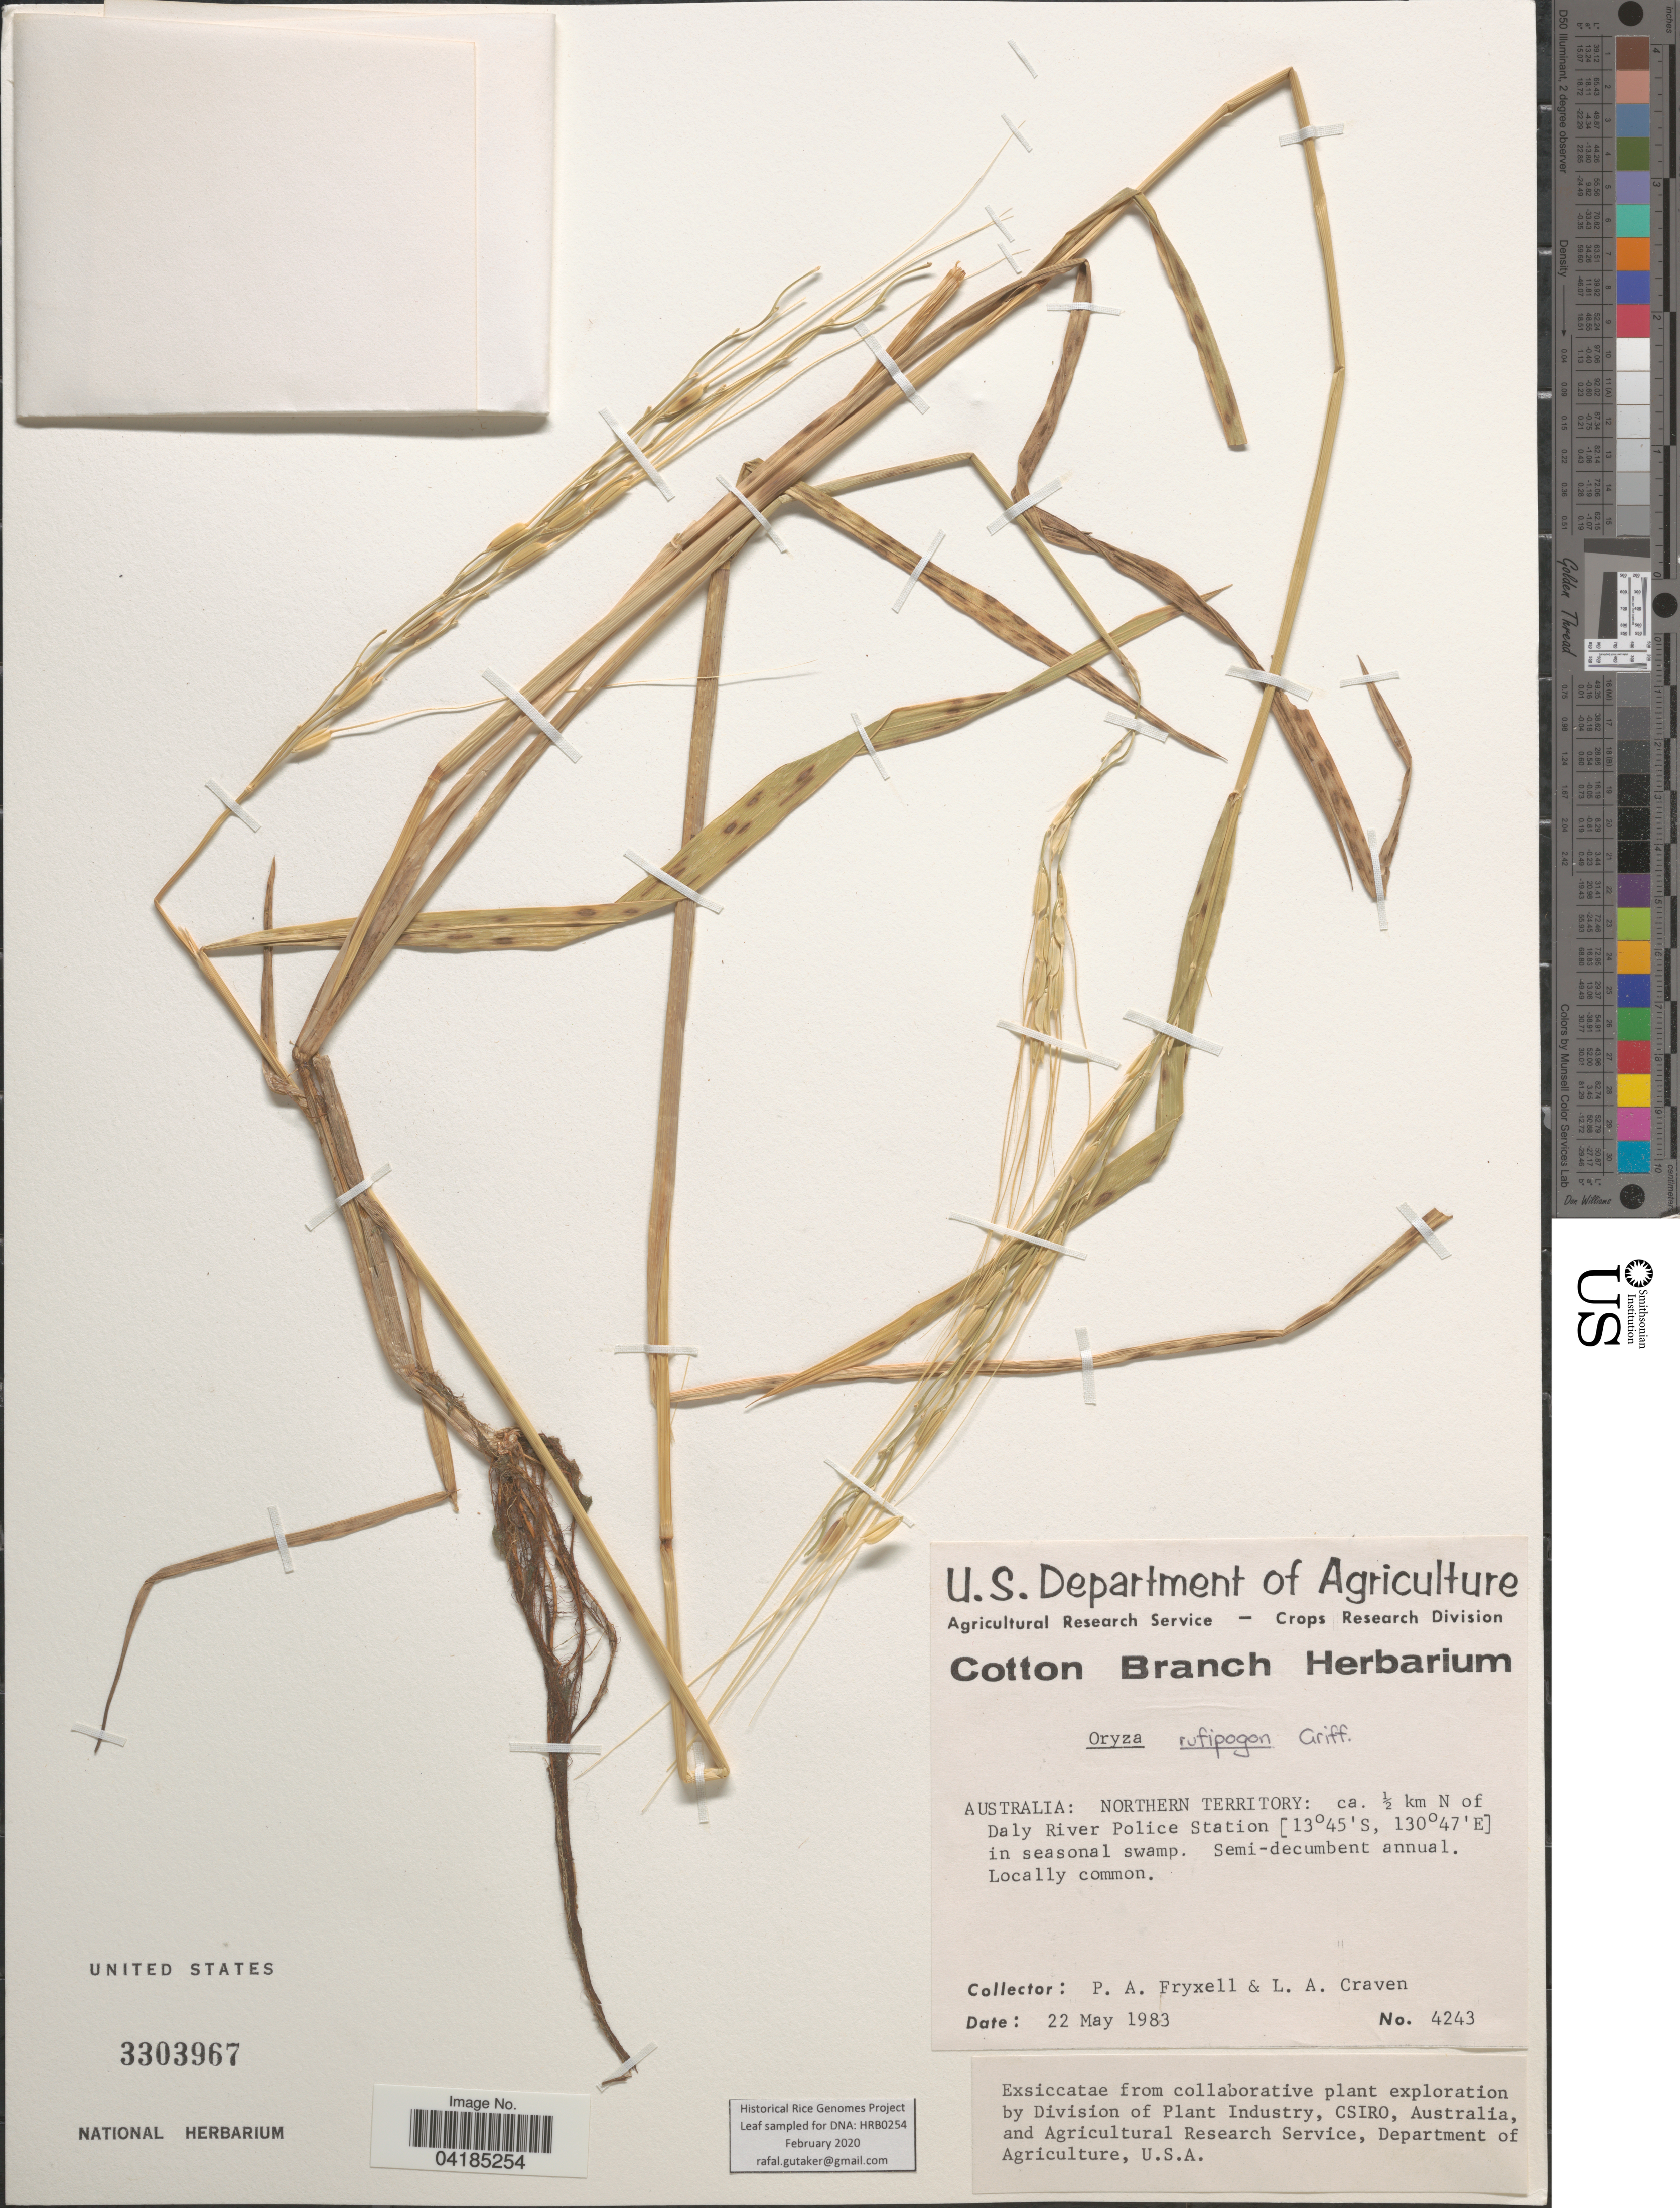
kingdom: Plantae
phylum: Tracheophyta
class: Liliopsida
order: Poales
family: Poaceae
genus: Oryza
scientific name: Oryza rufipogon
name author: Griffith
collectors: P. A. Fryxell & L. A. Craven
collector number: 4243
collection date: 1983-05-22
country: Australia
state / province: Northern Territory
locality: Ca. ½ km N of Daly River Police Station.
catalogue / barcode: US 3303967